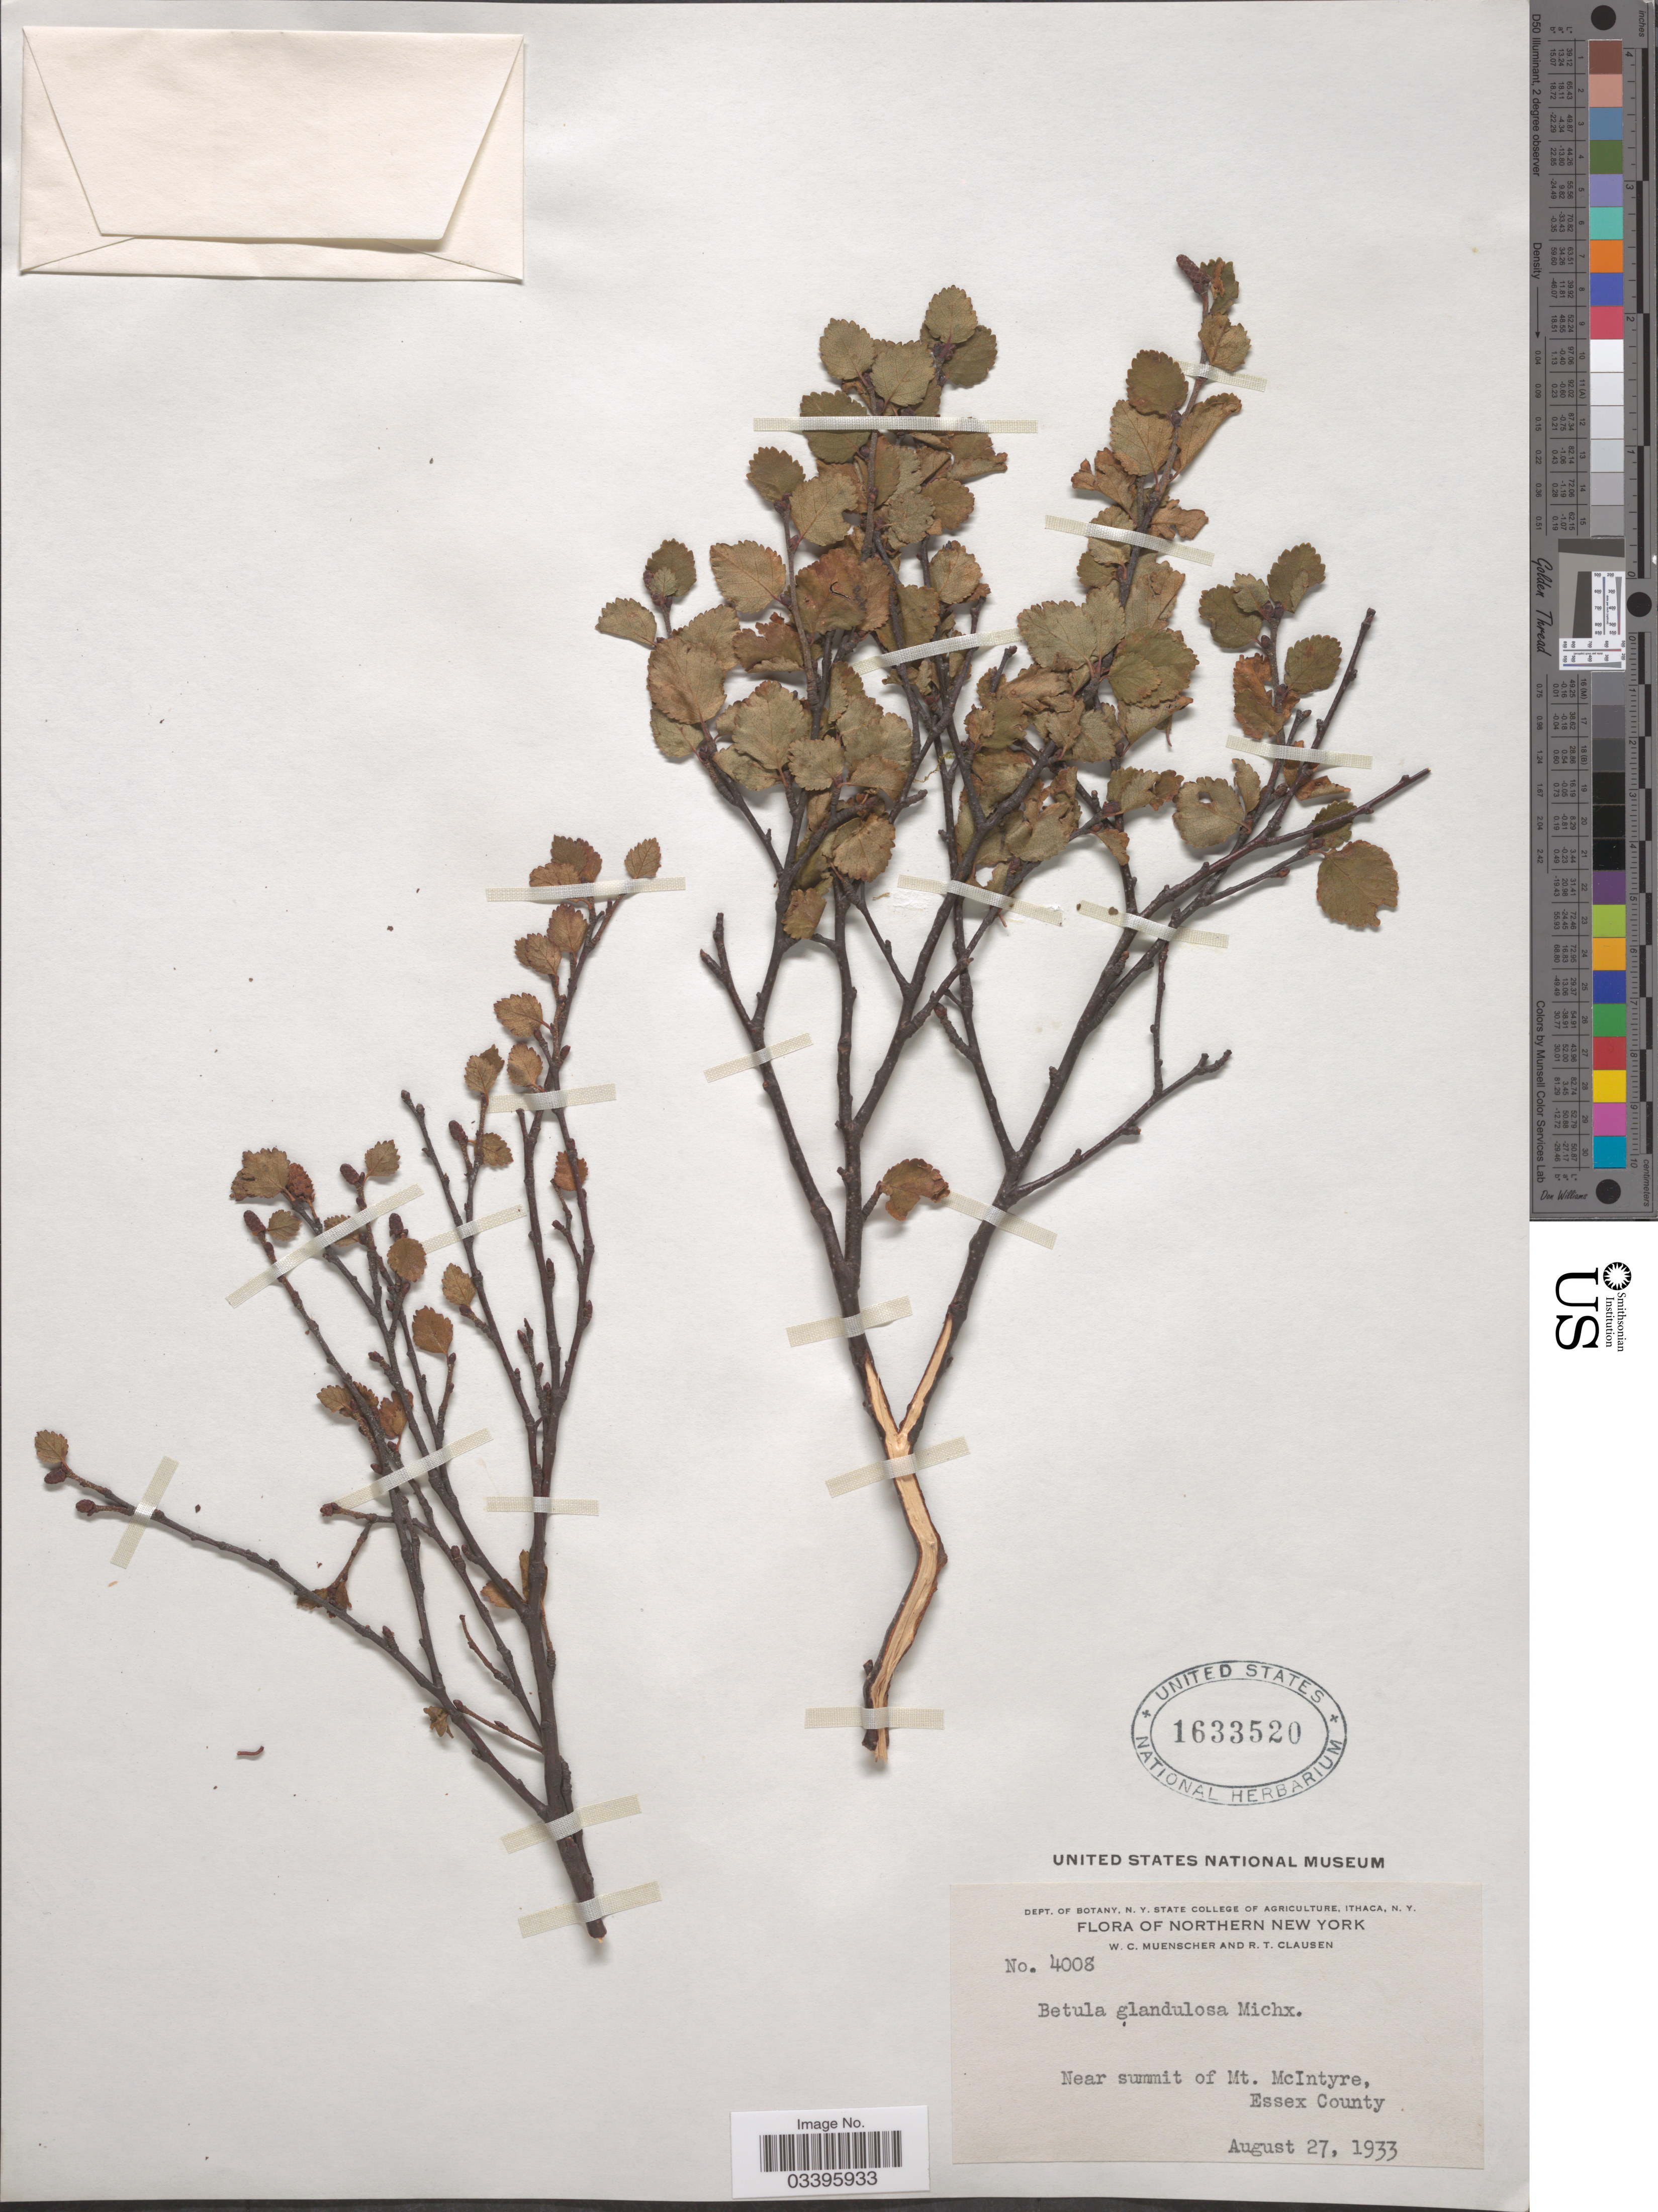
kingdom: Plantae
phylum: Tracheophyta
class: Magnoliopsida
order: Fagales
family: Betulaceae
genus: Betula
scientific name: Betula minor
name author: (Tuck.) Fernald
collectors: W. Muenscher & R. T. Clausen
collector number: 4008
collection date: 1933-08-27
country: United States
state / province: New York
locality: Northern New York. Near summit of Mt. McIntyre, Essex County.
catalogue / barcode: US 1633520